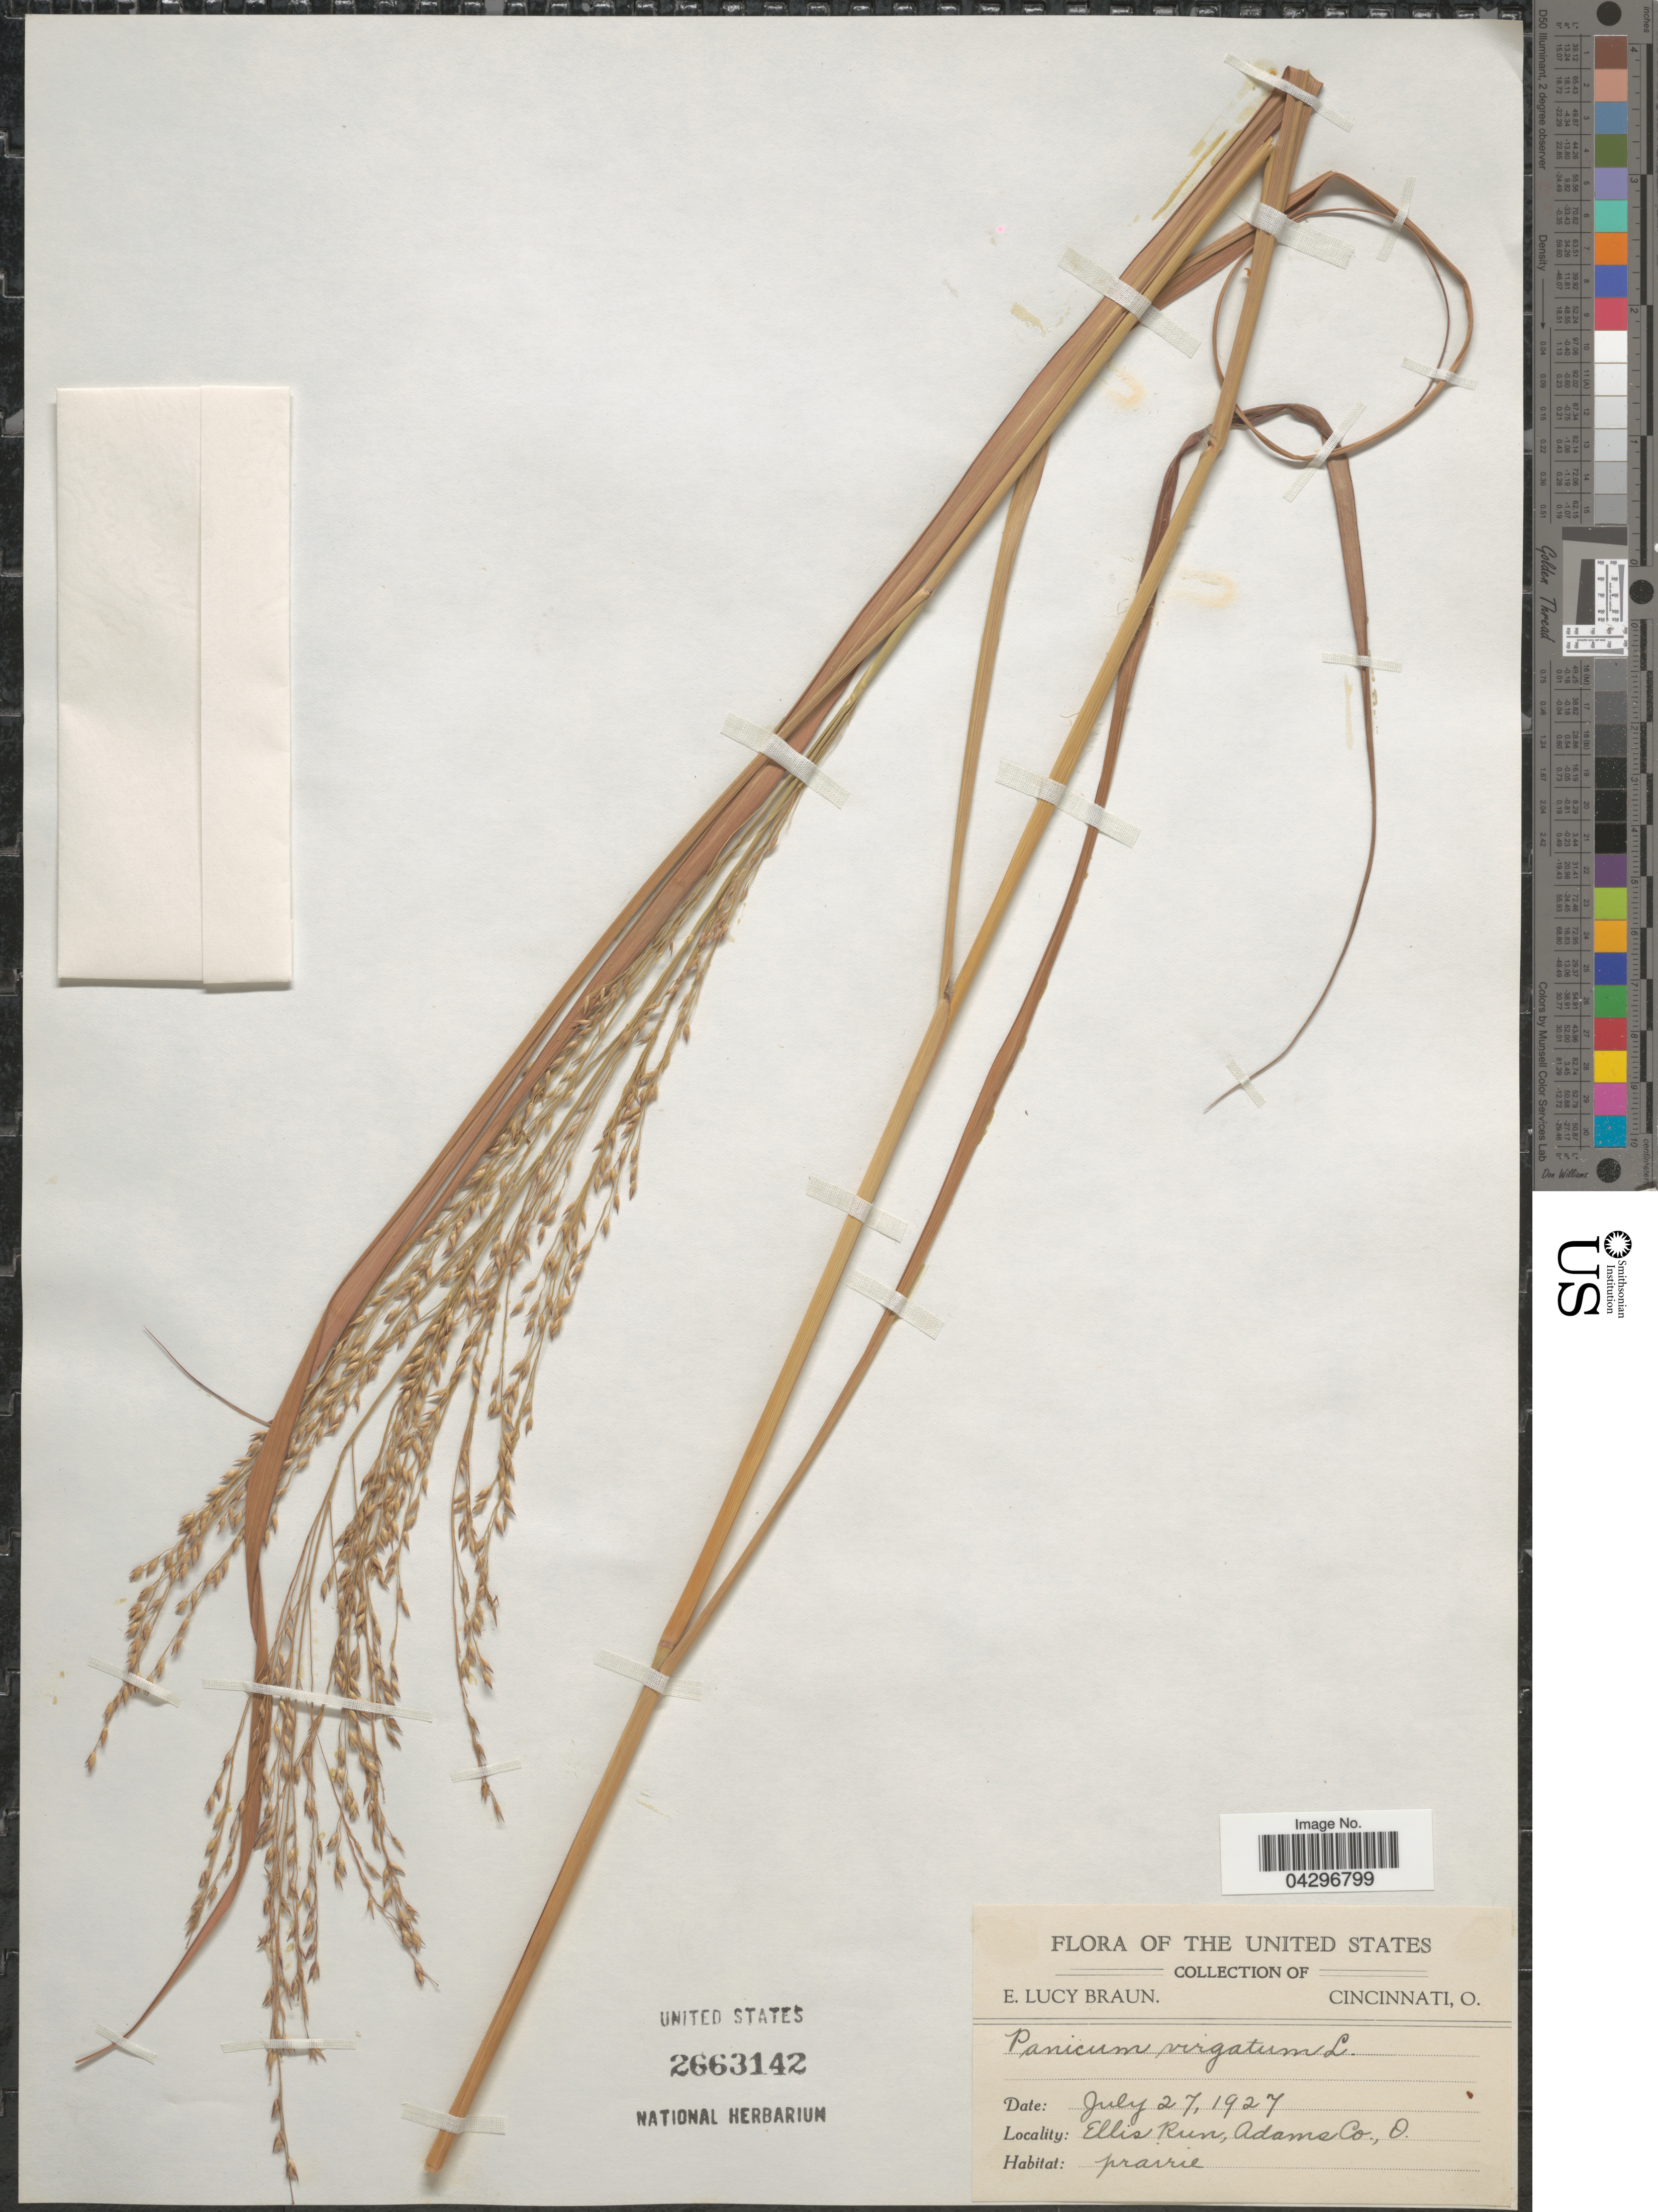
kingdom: Plantae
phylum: Tracheophyta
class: Liliopsida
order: Poales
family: Poaceae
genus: Panicum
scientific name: Panicum virgatum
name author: L.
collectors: E. L. Braun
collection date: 1927-07-27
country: United States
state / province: Ohio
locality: Ellis Run, Adams Co.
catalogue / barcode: US 2663142